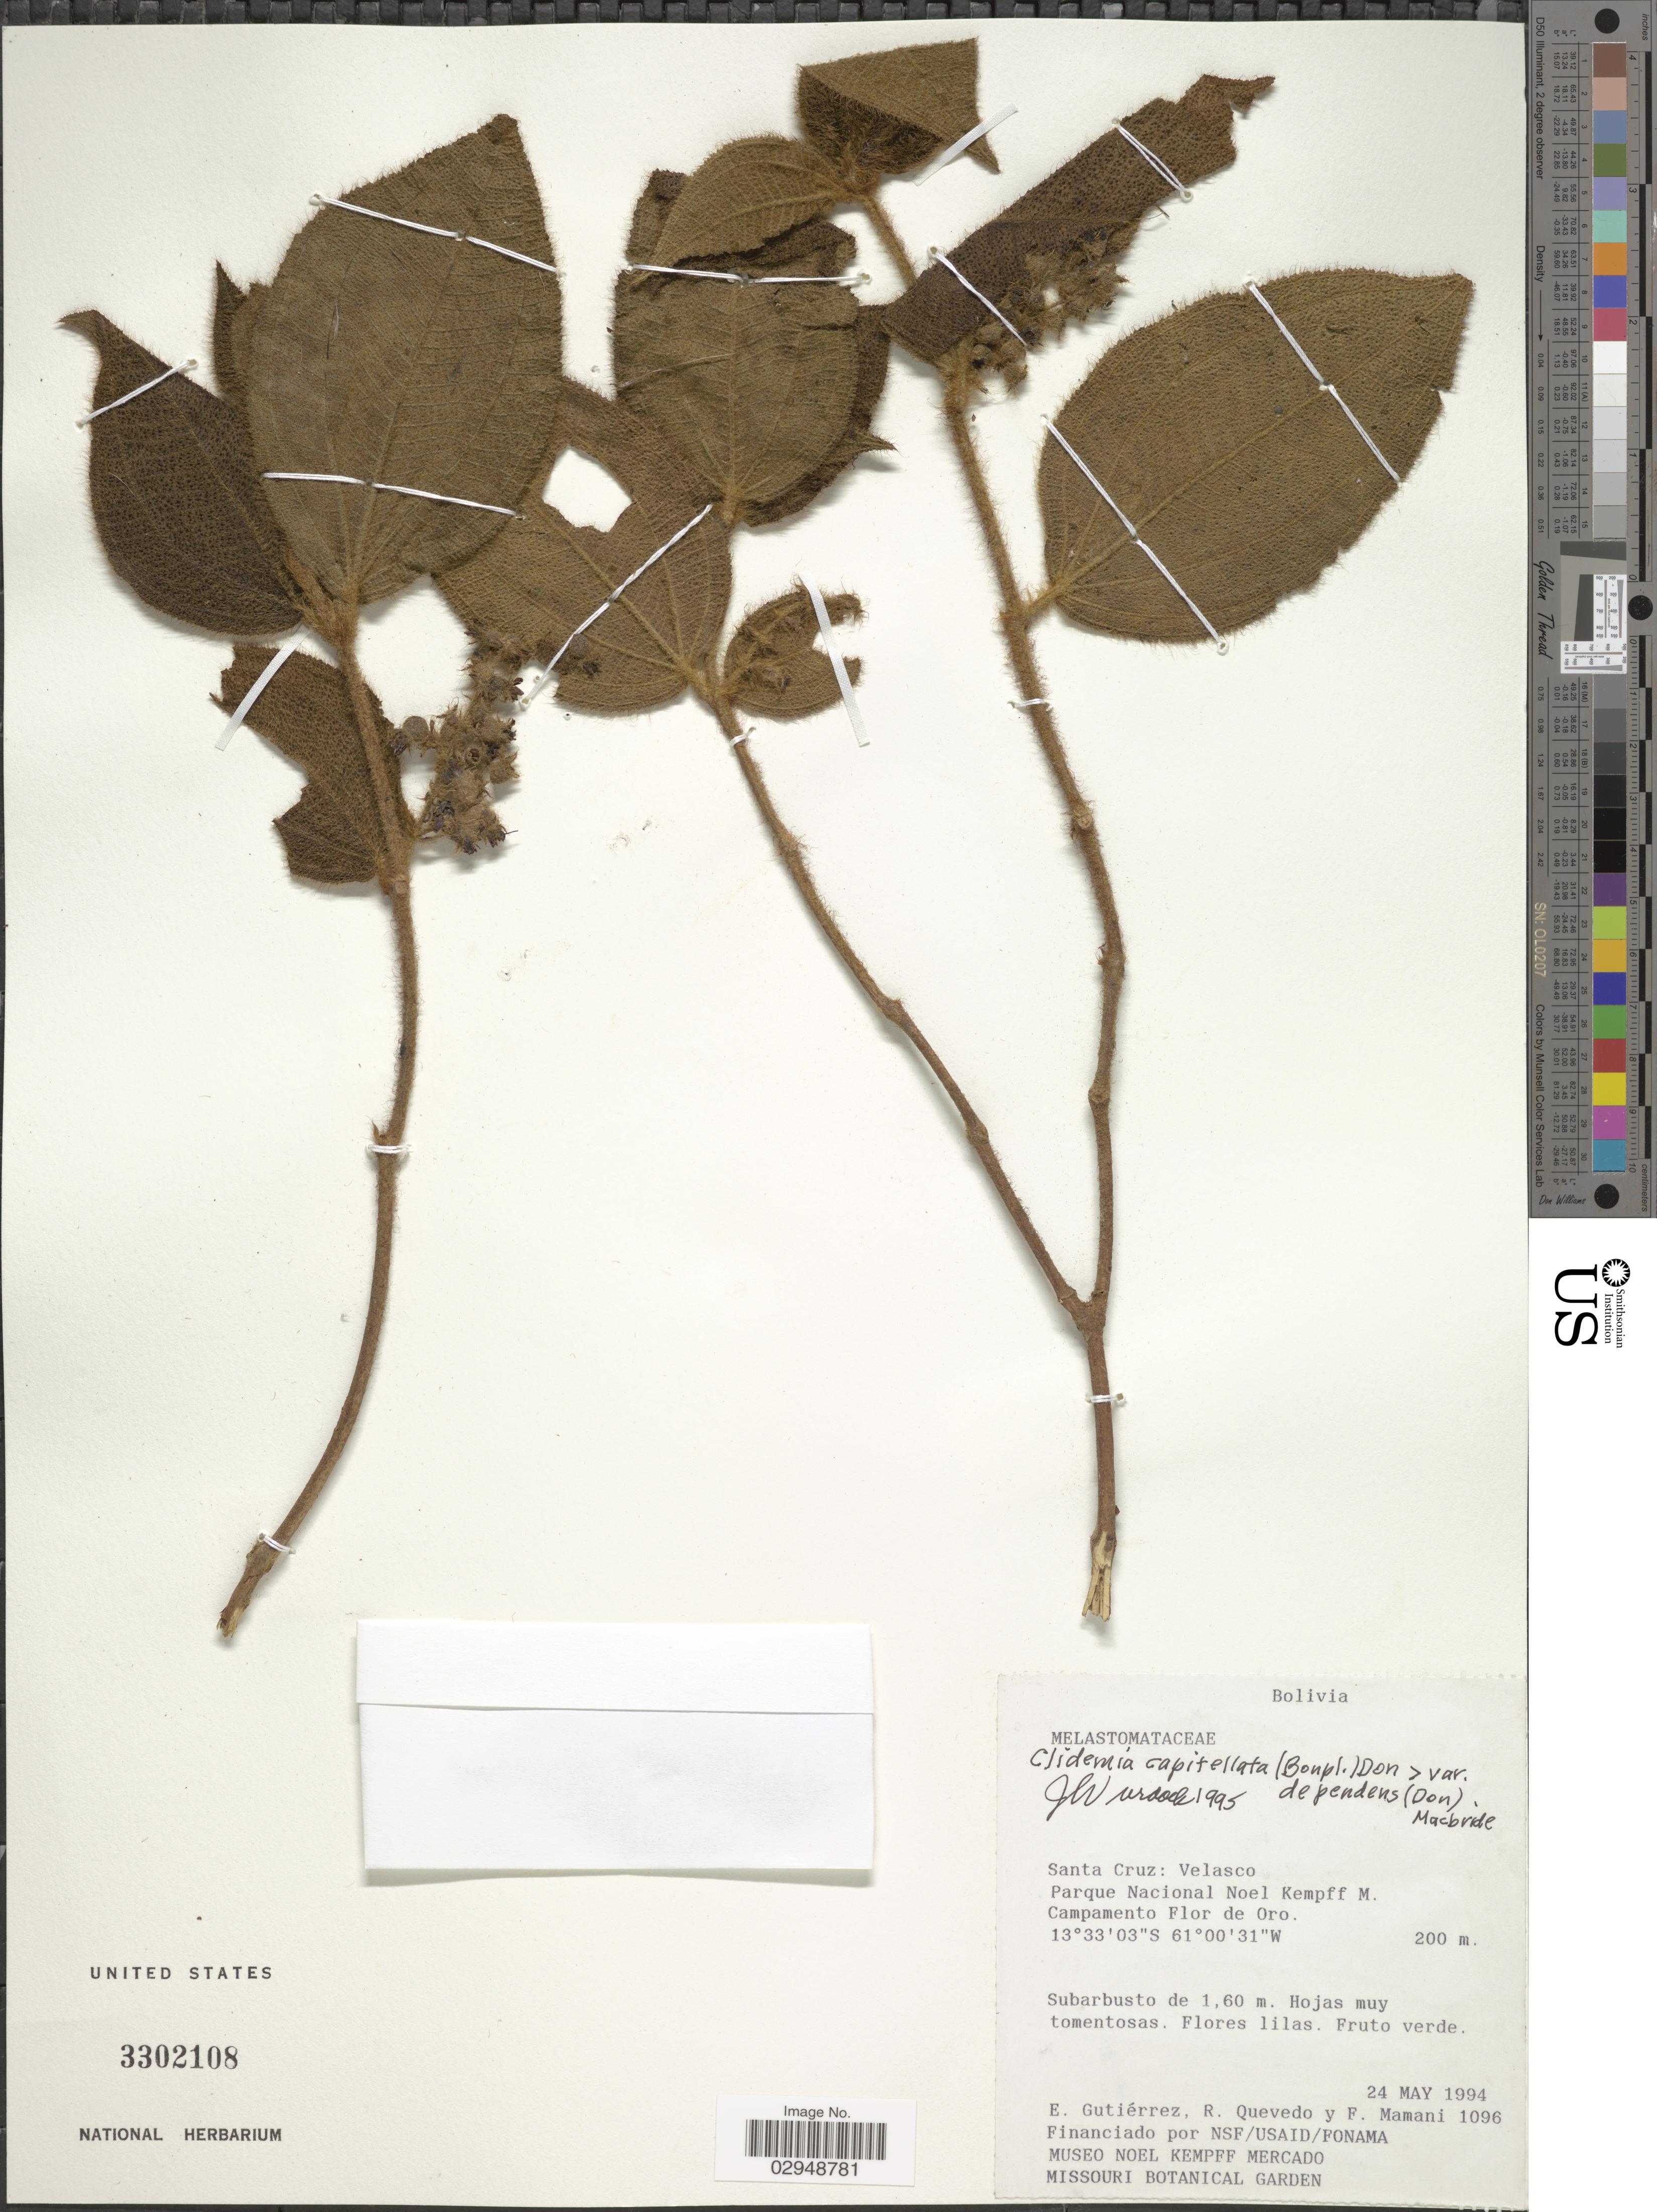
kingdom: Plantae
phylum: Tracheophyta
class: Magnoliopsida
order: Myrtales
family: Melastomataceae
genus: Clidemia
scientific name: Clidemia capitellata var. dependens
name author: (Pav. & D. Don) J.F. Macbr.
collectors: E. Gutiérrez, R. Quevedo & F. Mamani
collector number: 1096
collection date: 1994-05-24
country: Bolivia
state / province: Santa Cruz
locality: Santa Cruz: Velasco. Parque Nacional Noel Kempff M. Campamento Flor de Oro.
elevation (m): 200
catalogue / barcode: US 3302108